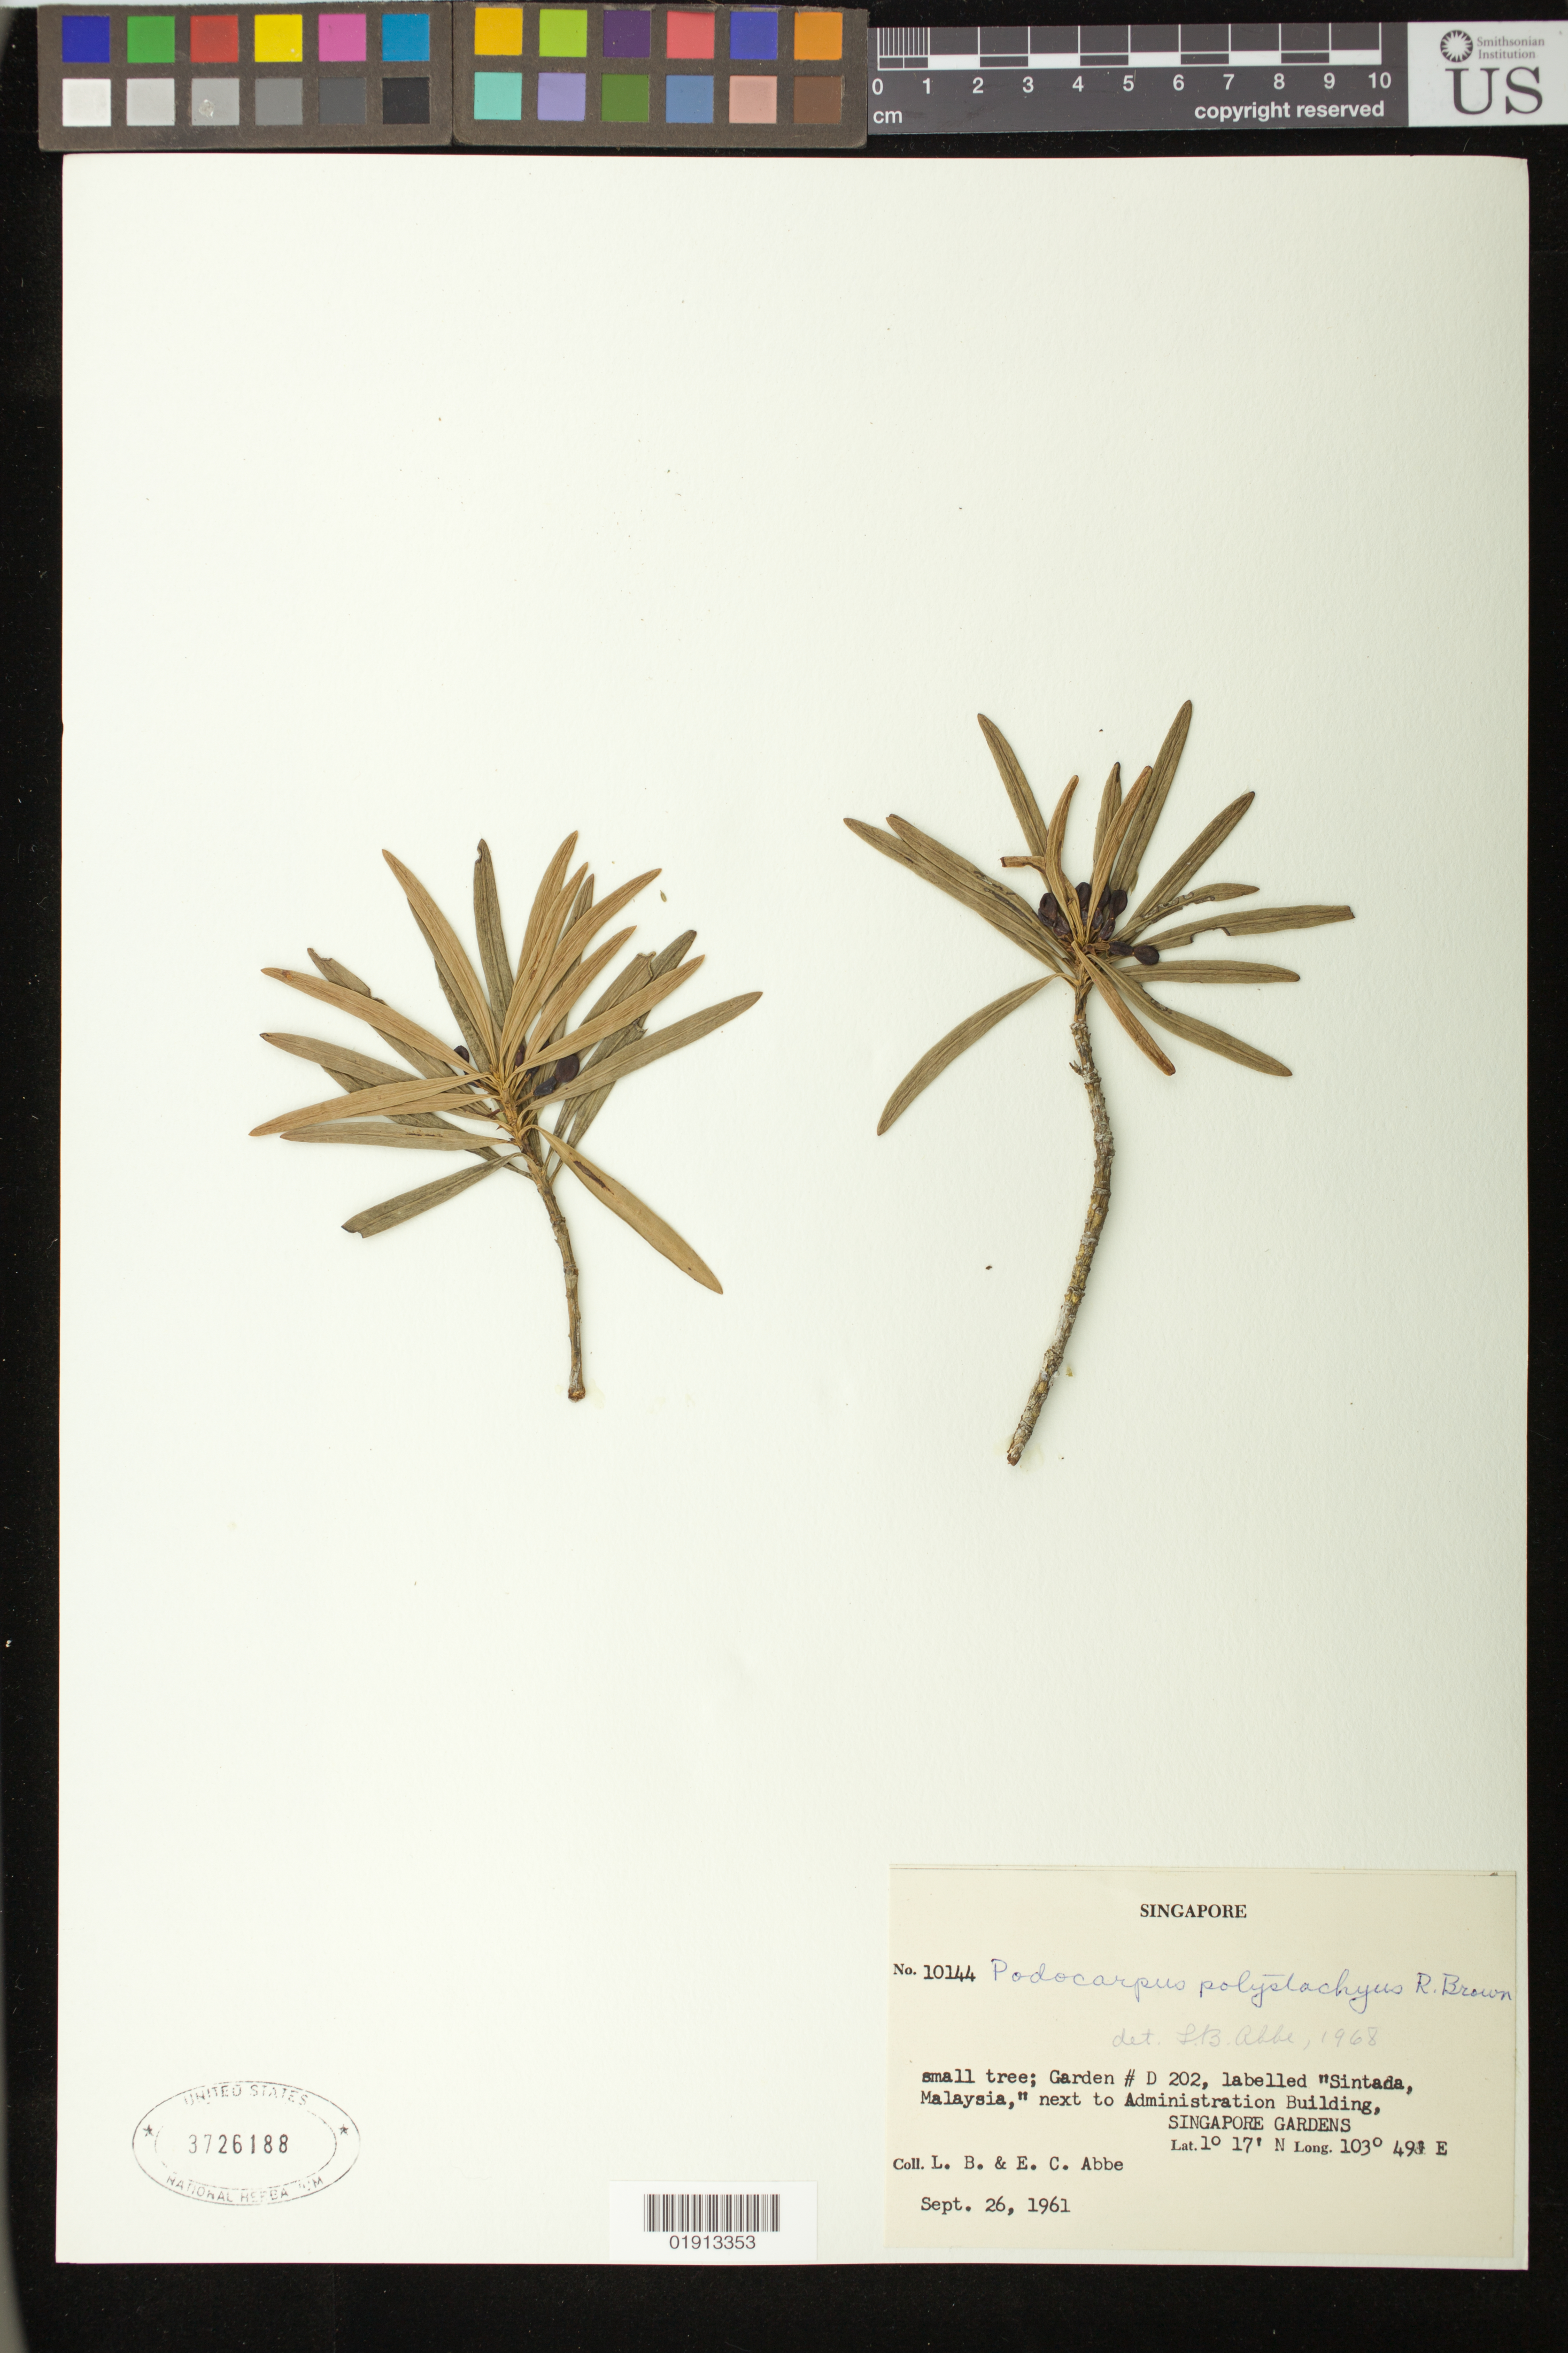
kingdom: Plantae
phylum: Tracheophyta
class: Pinopsida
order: Pinales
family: Podocarpaceae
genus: Podocarpus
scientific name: Podocarpus polystachyus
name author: R. Br. ex Endl.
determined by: Abbe, L. B.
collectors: L. B. Abbe & E. C. Abbe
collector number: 10144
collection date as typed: Sept. 26, 1961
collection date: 1961-09-26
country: Singapore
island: Singapore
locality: Garden # D 202, labelled "Sintada Malaysia", next to Administration Building, Singapore Gardens.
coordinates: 1 17 N, 103 49 E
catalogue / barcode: US 3726188